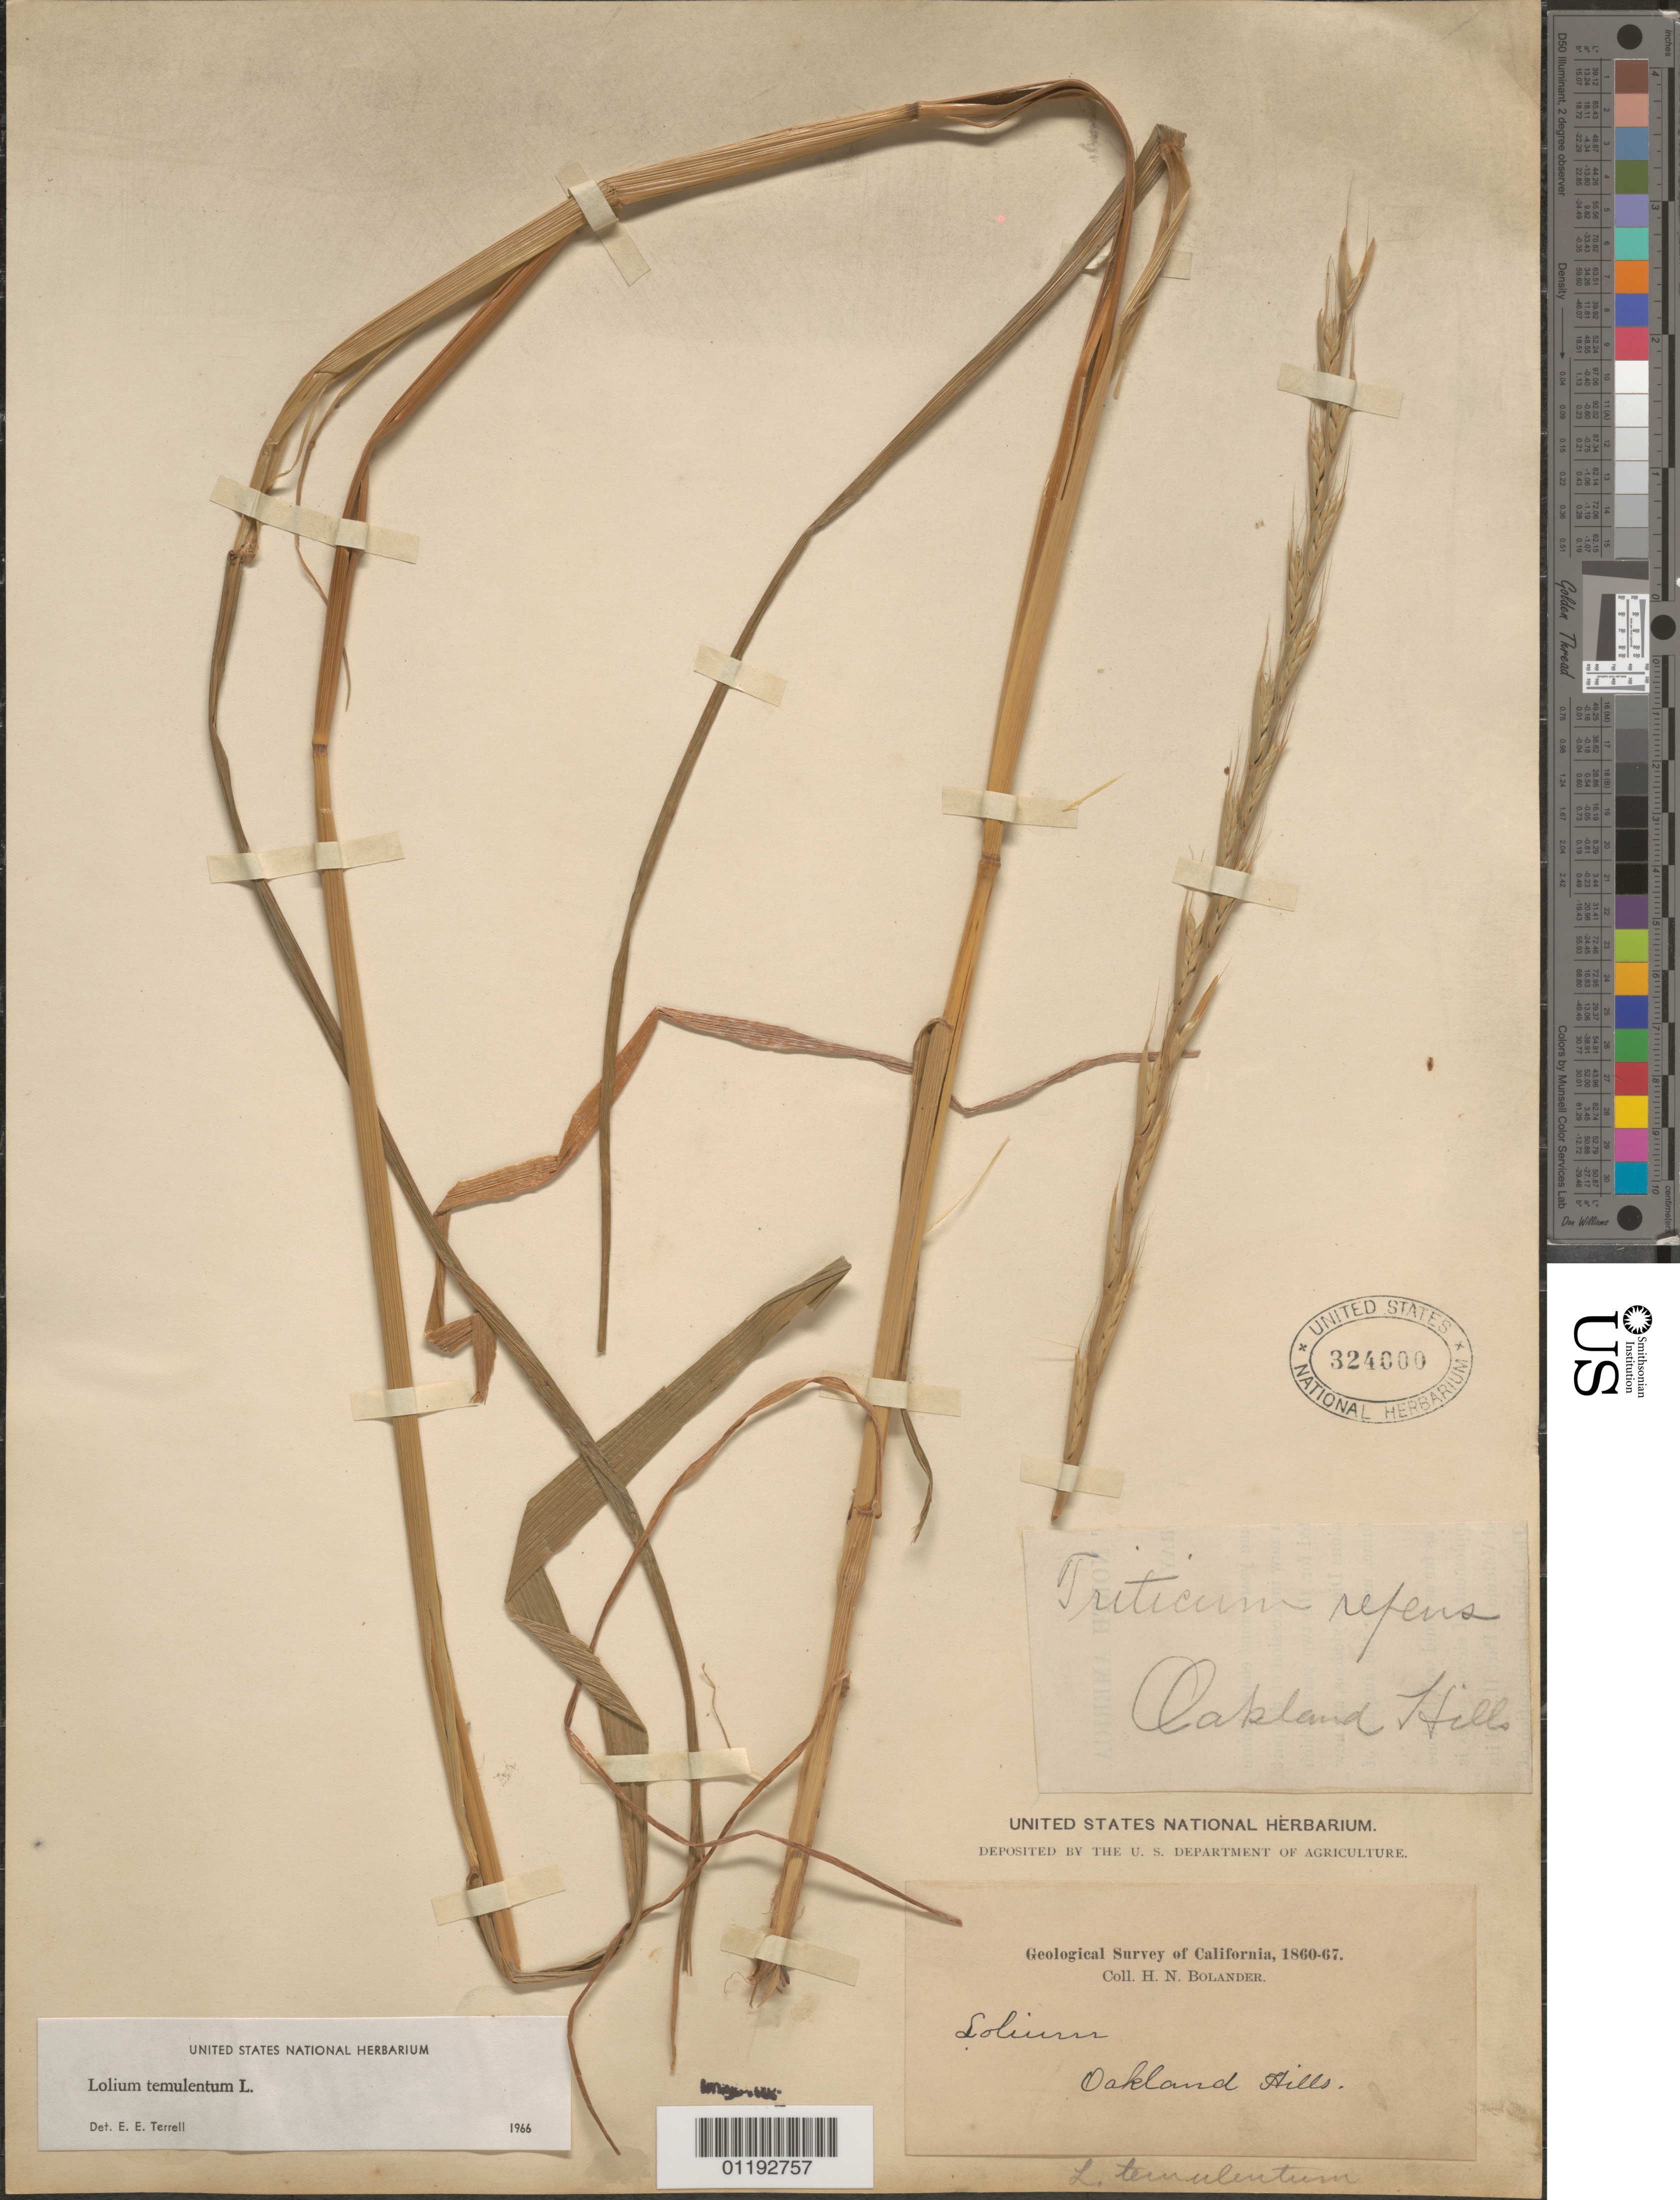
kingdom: Plantae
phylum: Tracheophyta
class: Liliopsida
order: Poales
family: Poaceae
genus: Lolium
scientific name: Lolium temulentum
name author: L.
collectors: H. Bolander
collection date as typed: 1860 to -- --- 1867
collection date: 1860/1867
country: United States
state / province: California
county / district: Alameda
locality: Oakland Hills.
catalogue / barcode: US 324000